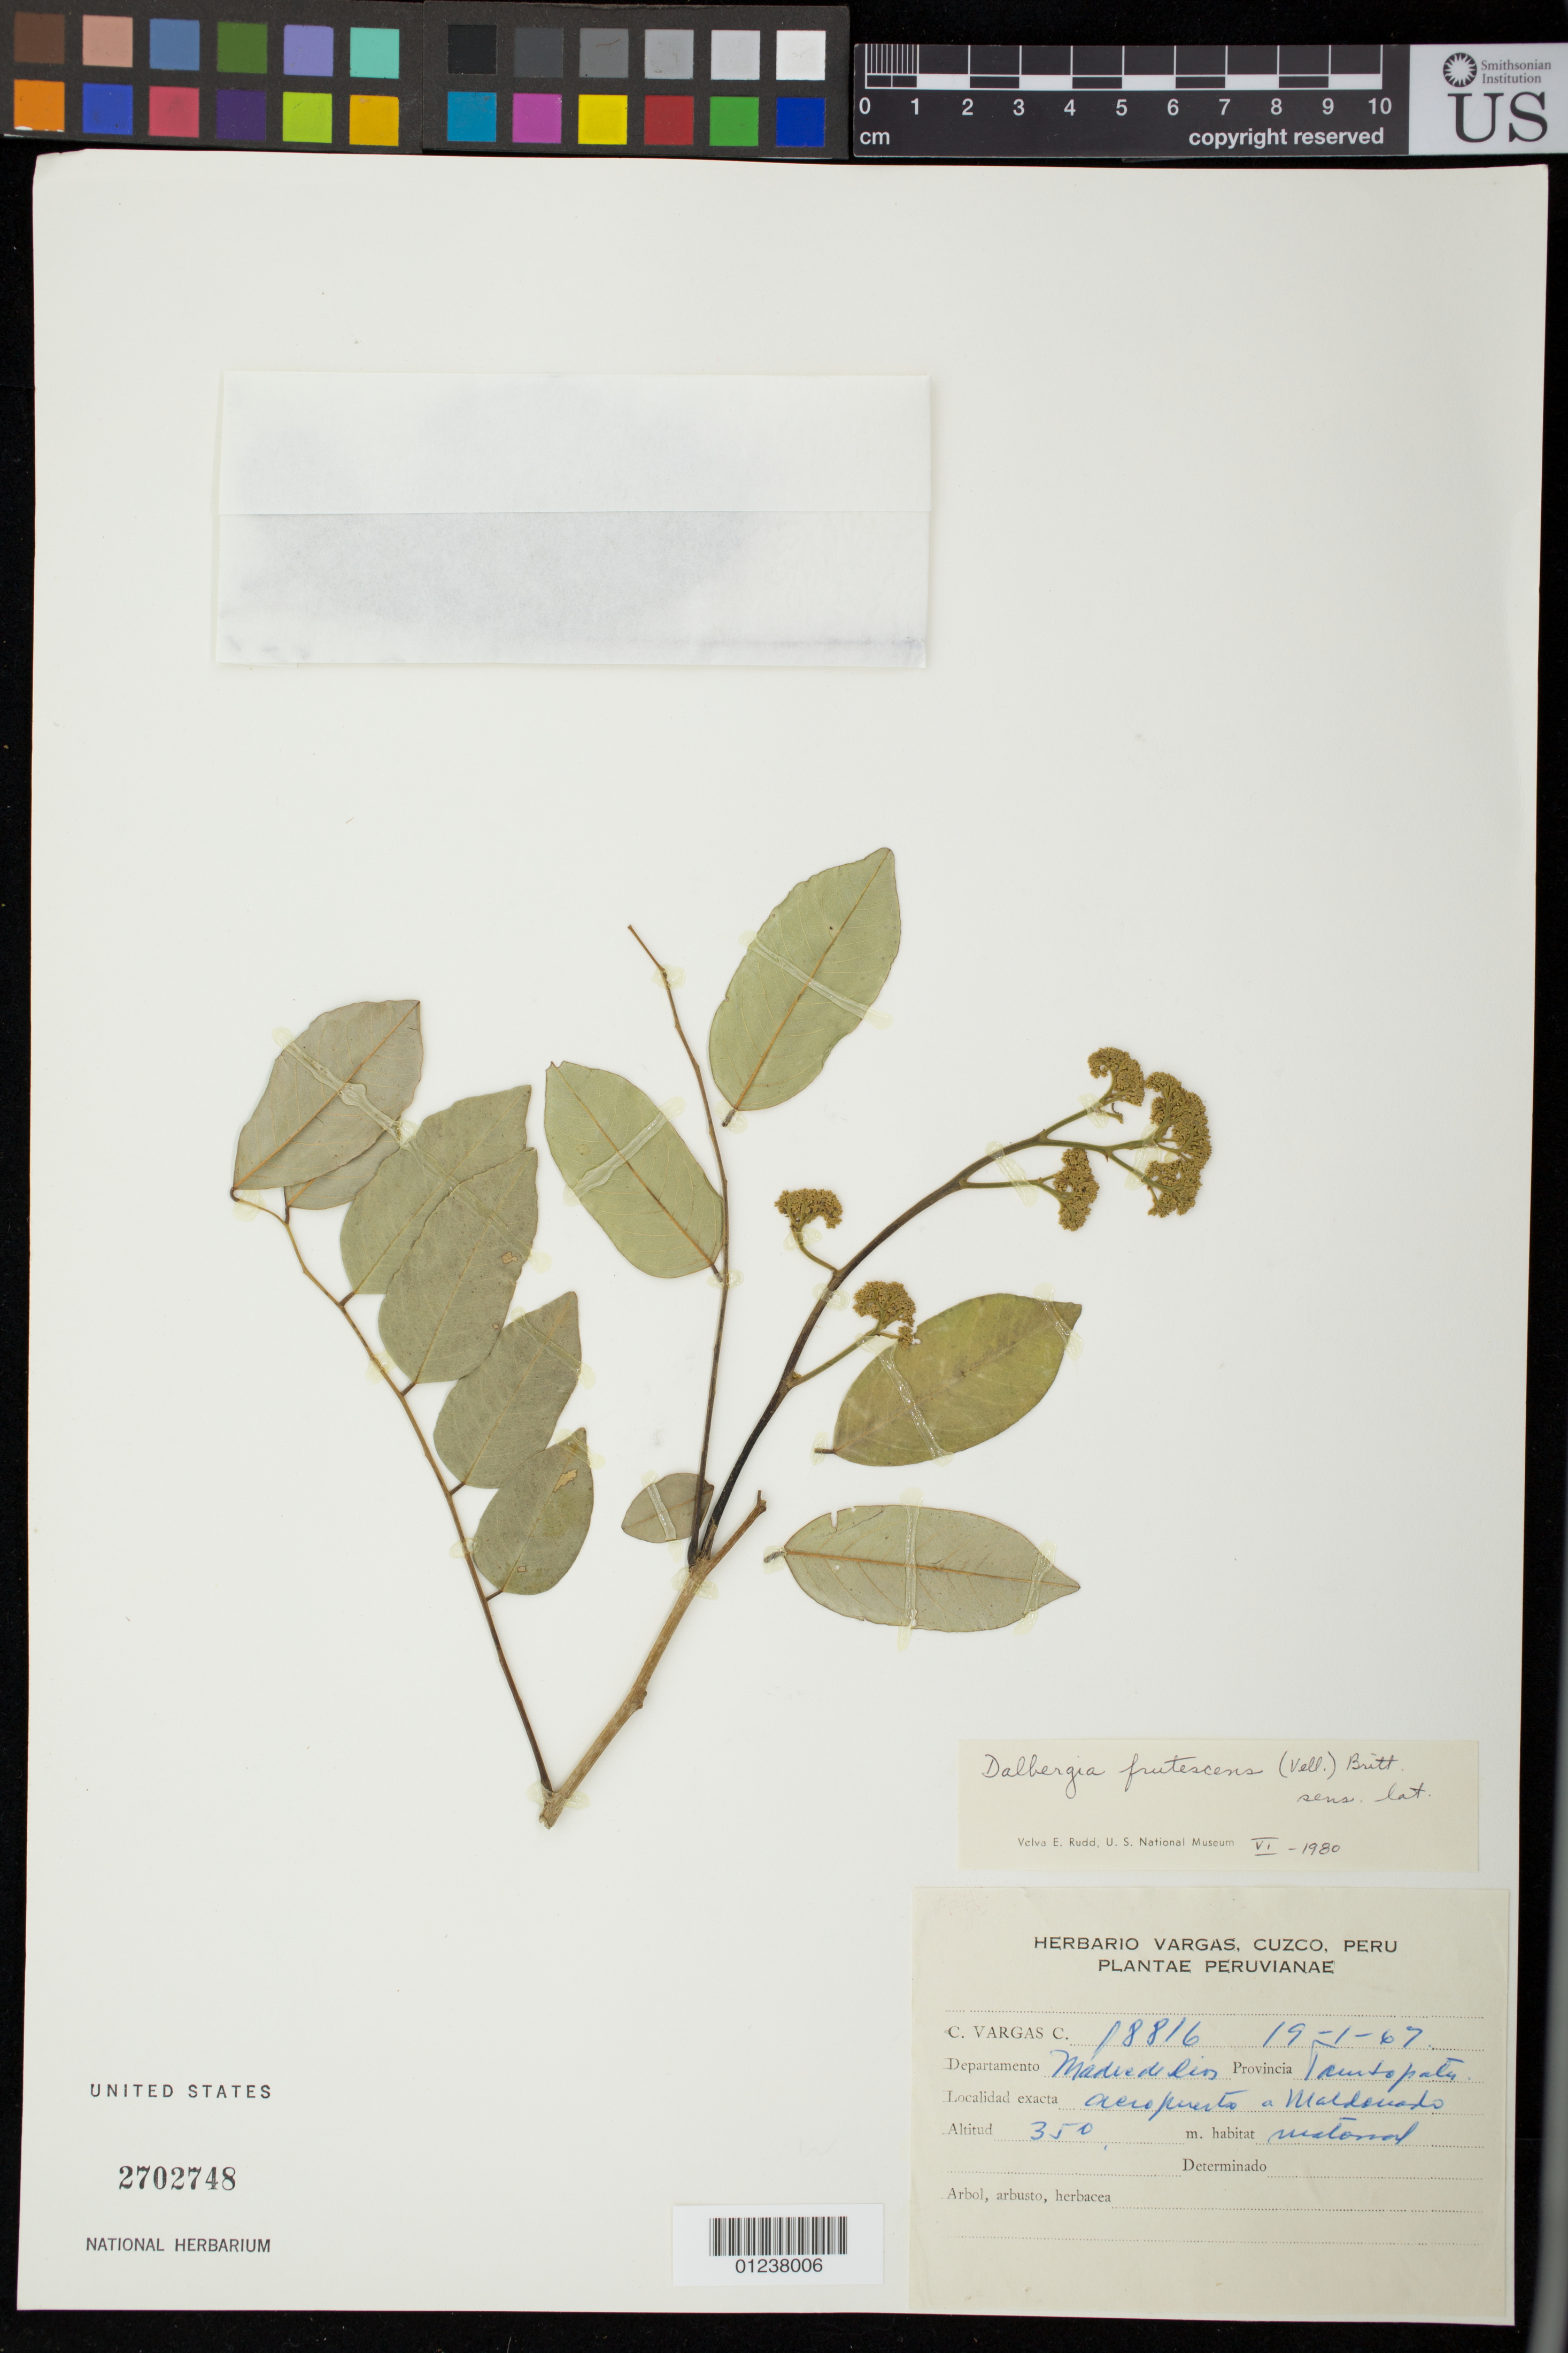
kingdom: Plantae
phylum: Tracheophyta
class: Magnoliopsida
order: Fabales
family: Fabaceae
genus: Dalbergia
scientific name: Dalbergia frutescens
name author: (Vell.) Britton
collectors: C. Vargas C.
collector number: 18816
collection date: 1967-01-19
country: Peru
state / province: Madre de Dios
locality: aeropuerto a Maldonado, provincia Tambopata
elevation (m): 350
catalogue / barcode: US 2702748